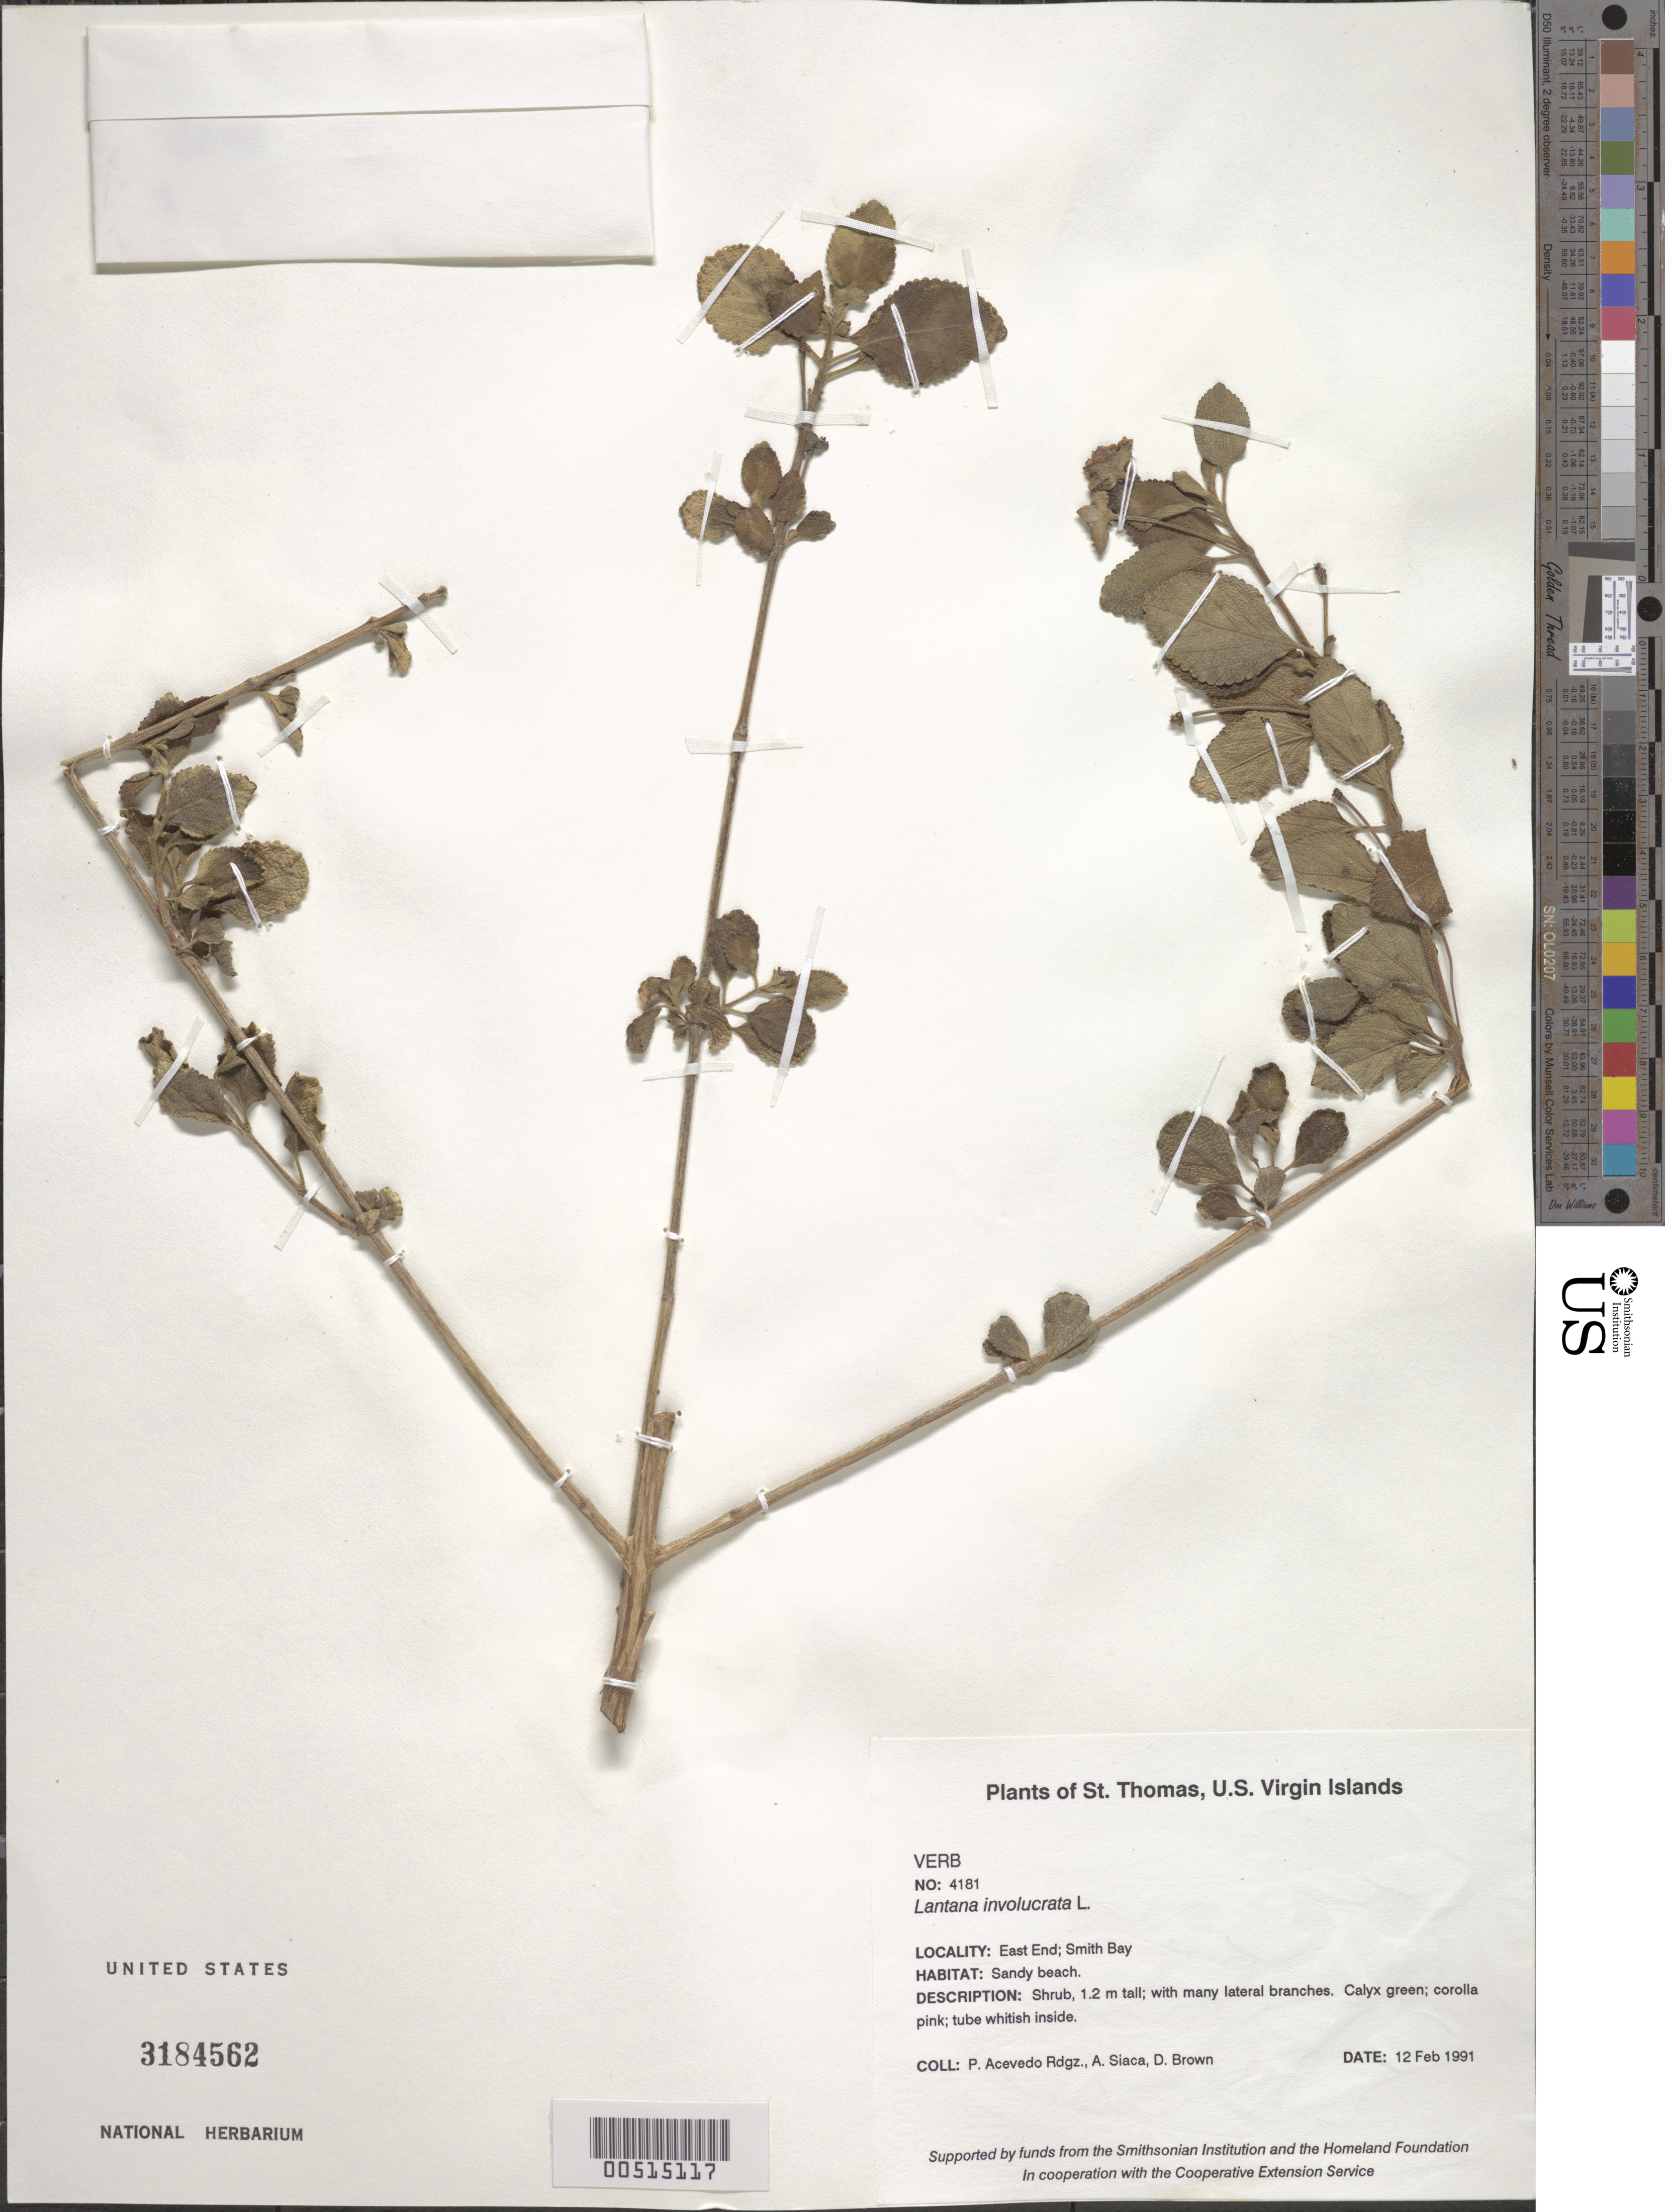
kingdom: Plantae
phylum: Tracheophyta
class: Magnoliopsida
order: Lamiales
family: Verbenaceae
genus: Lantana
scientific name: Lantana involucrata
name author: L.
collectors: P. Acevedo-Rodr., A. Siaca & D. Brown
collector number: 4181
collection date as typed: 12 Feb 1991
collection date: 1991-02-12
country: U.S. Virgin Islands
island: St. Thomas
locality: East End; Smith Bay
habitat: Sandy beach.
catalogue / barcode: US 3184562